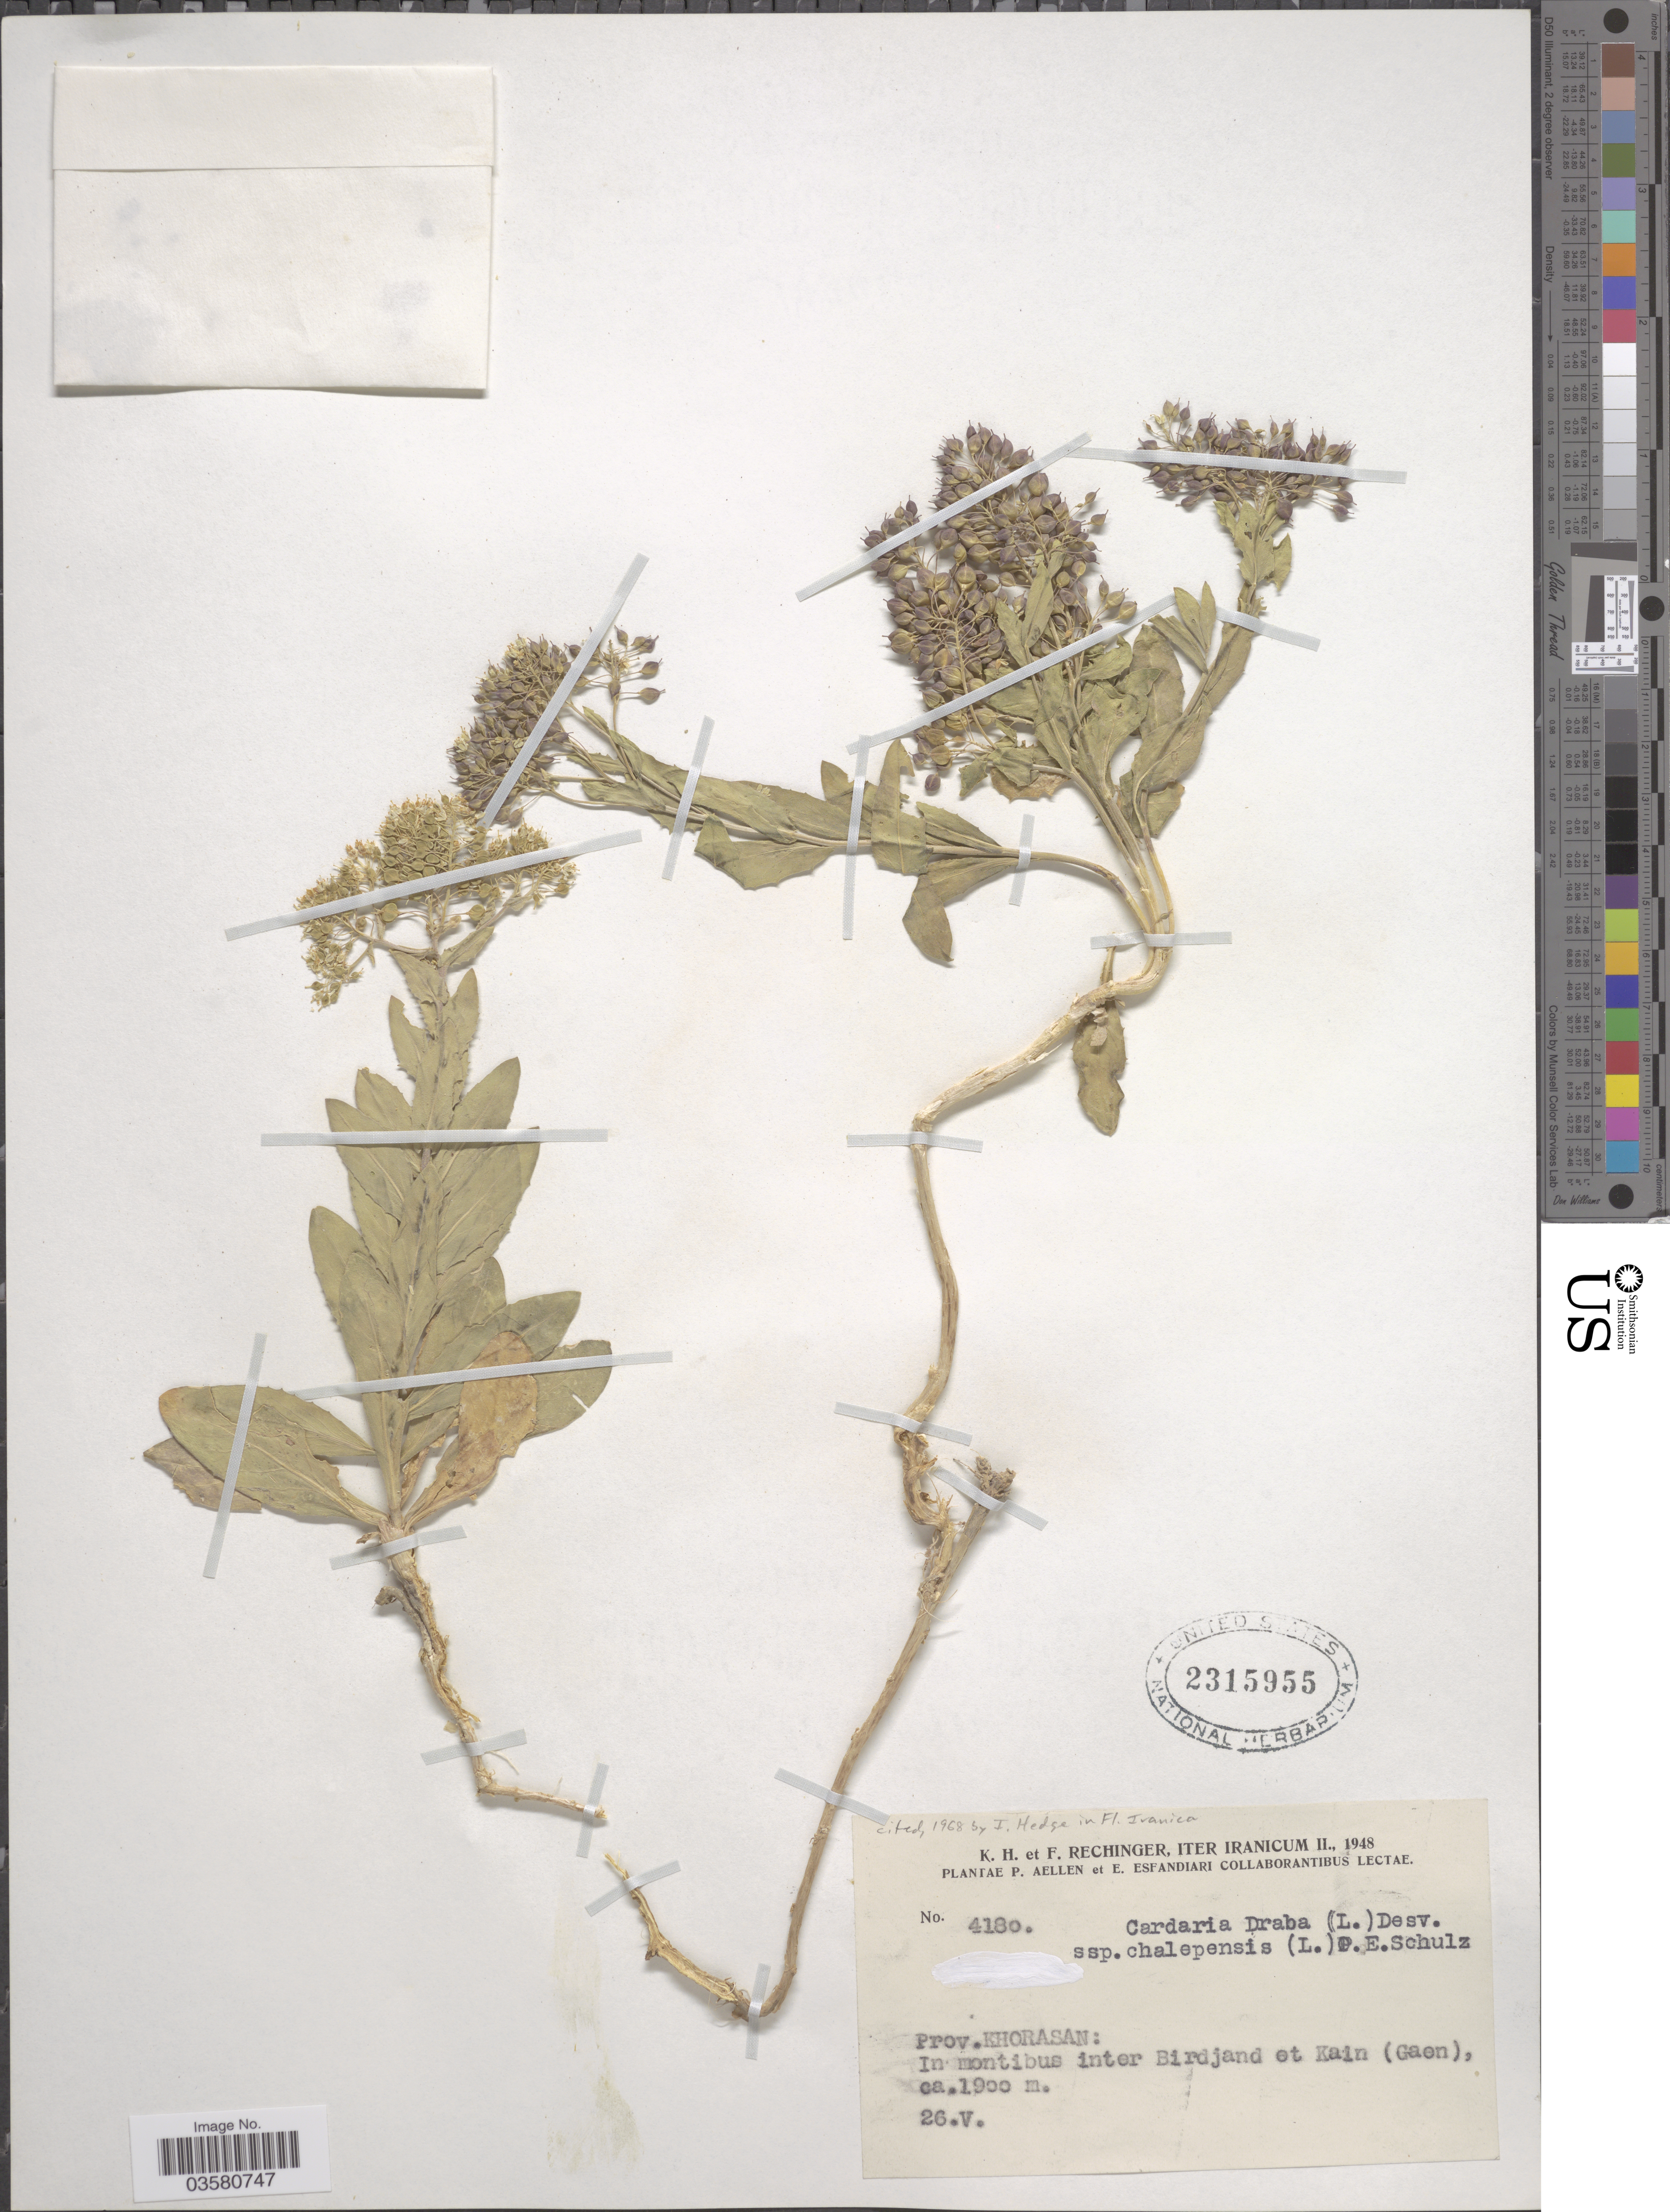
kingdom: Plantae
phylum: Tracheophyta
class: Magnoliopsida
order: Brassicales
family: Brassicaceae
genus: Lepidium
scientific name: Lepidium chalepense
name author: L.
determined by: Strong, M. T., (US), Smithsonian Institution - National Museum of Natural History (UNITED STATES)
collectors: K. H. Rechinger, F. Rechinger, P. Aellen & E. Esfandiari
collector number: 4180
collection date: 1948-05-26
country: Iran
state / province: Khorasan [obsolete]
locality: In montibus inter birdjand et Kain (Gaen).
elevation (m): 1900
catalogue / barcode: US 2315955